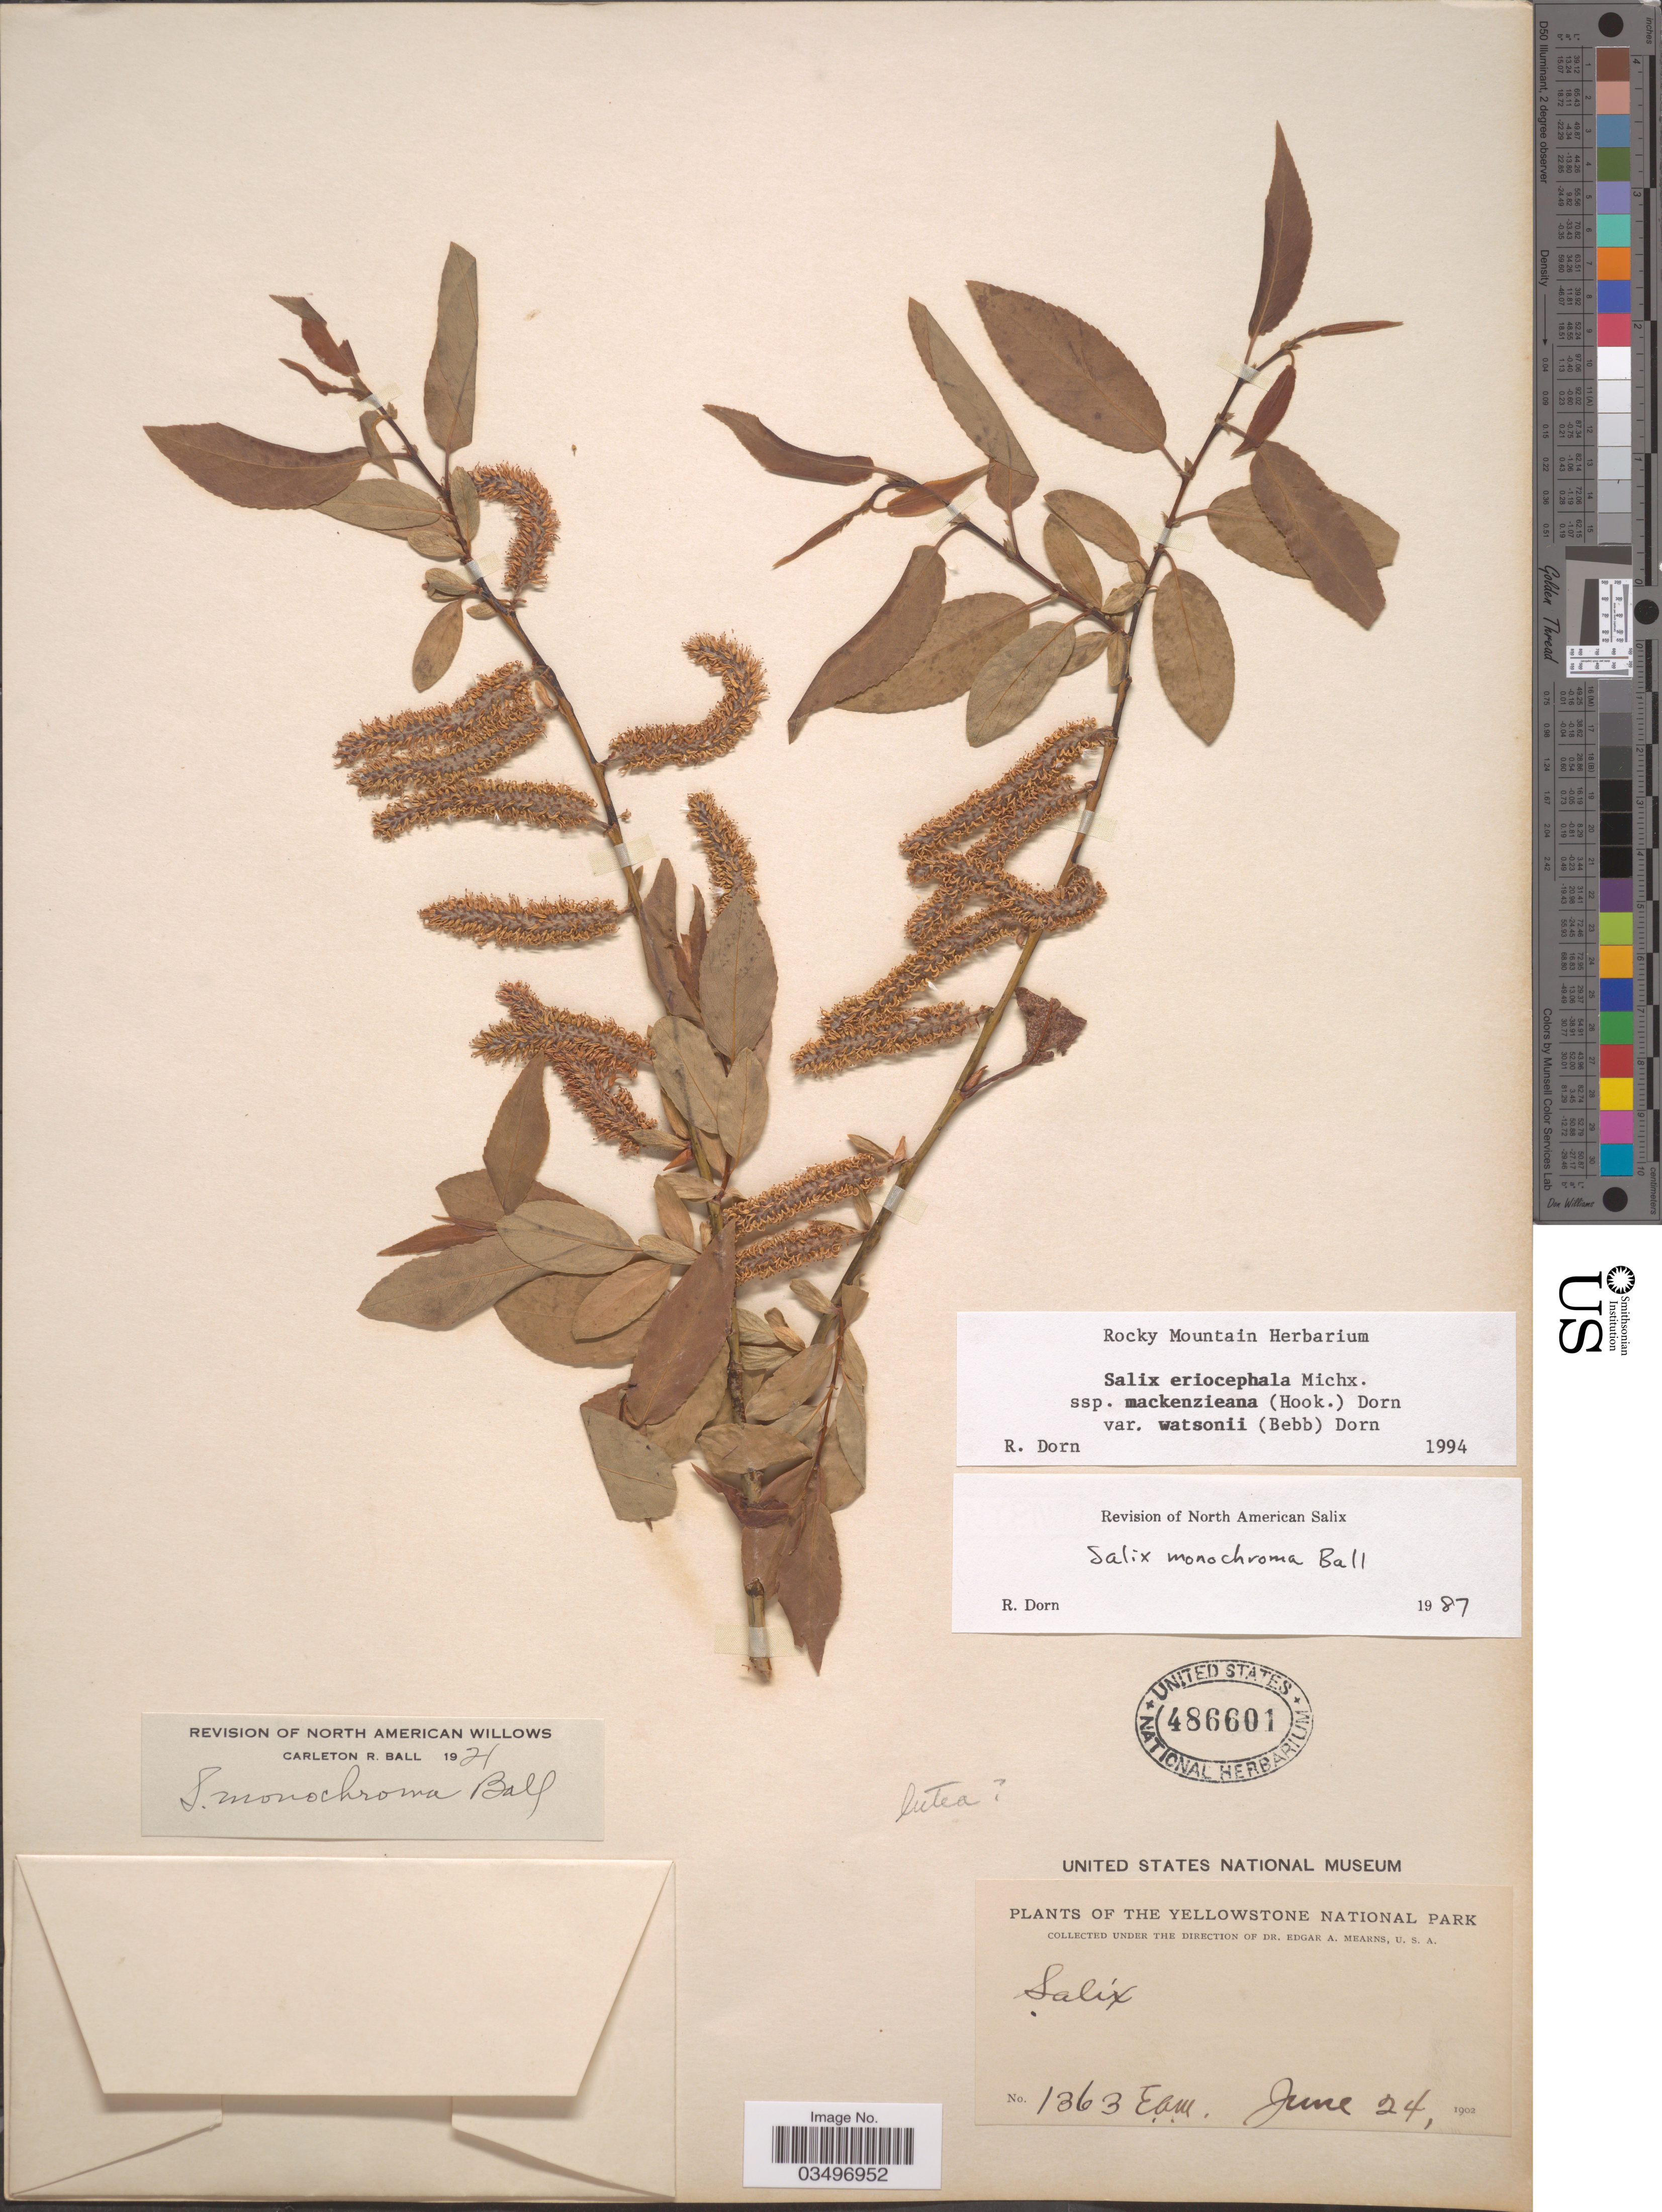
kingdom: Plantae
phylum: Tracheophyta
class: Magnoliopsida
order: Malpighiales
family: Salicaceae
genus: Salix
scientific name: Salix eriocephala var. watsonii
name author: (Bebb) Dorn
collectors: E. A. Mearns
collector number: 1363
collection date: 1902-06-24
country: United States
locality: Yellowstone National Park.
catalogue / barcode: US 486601